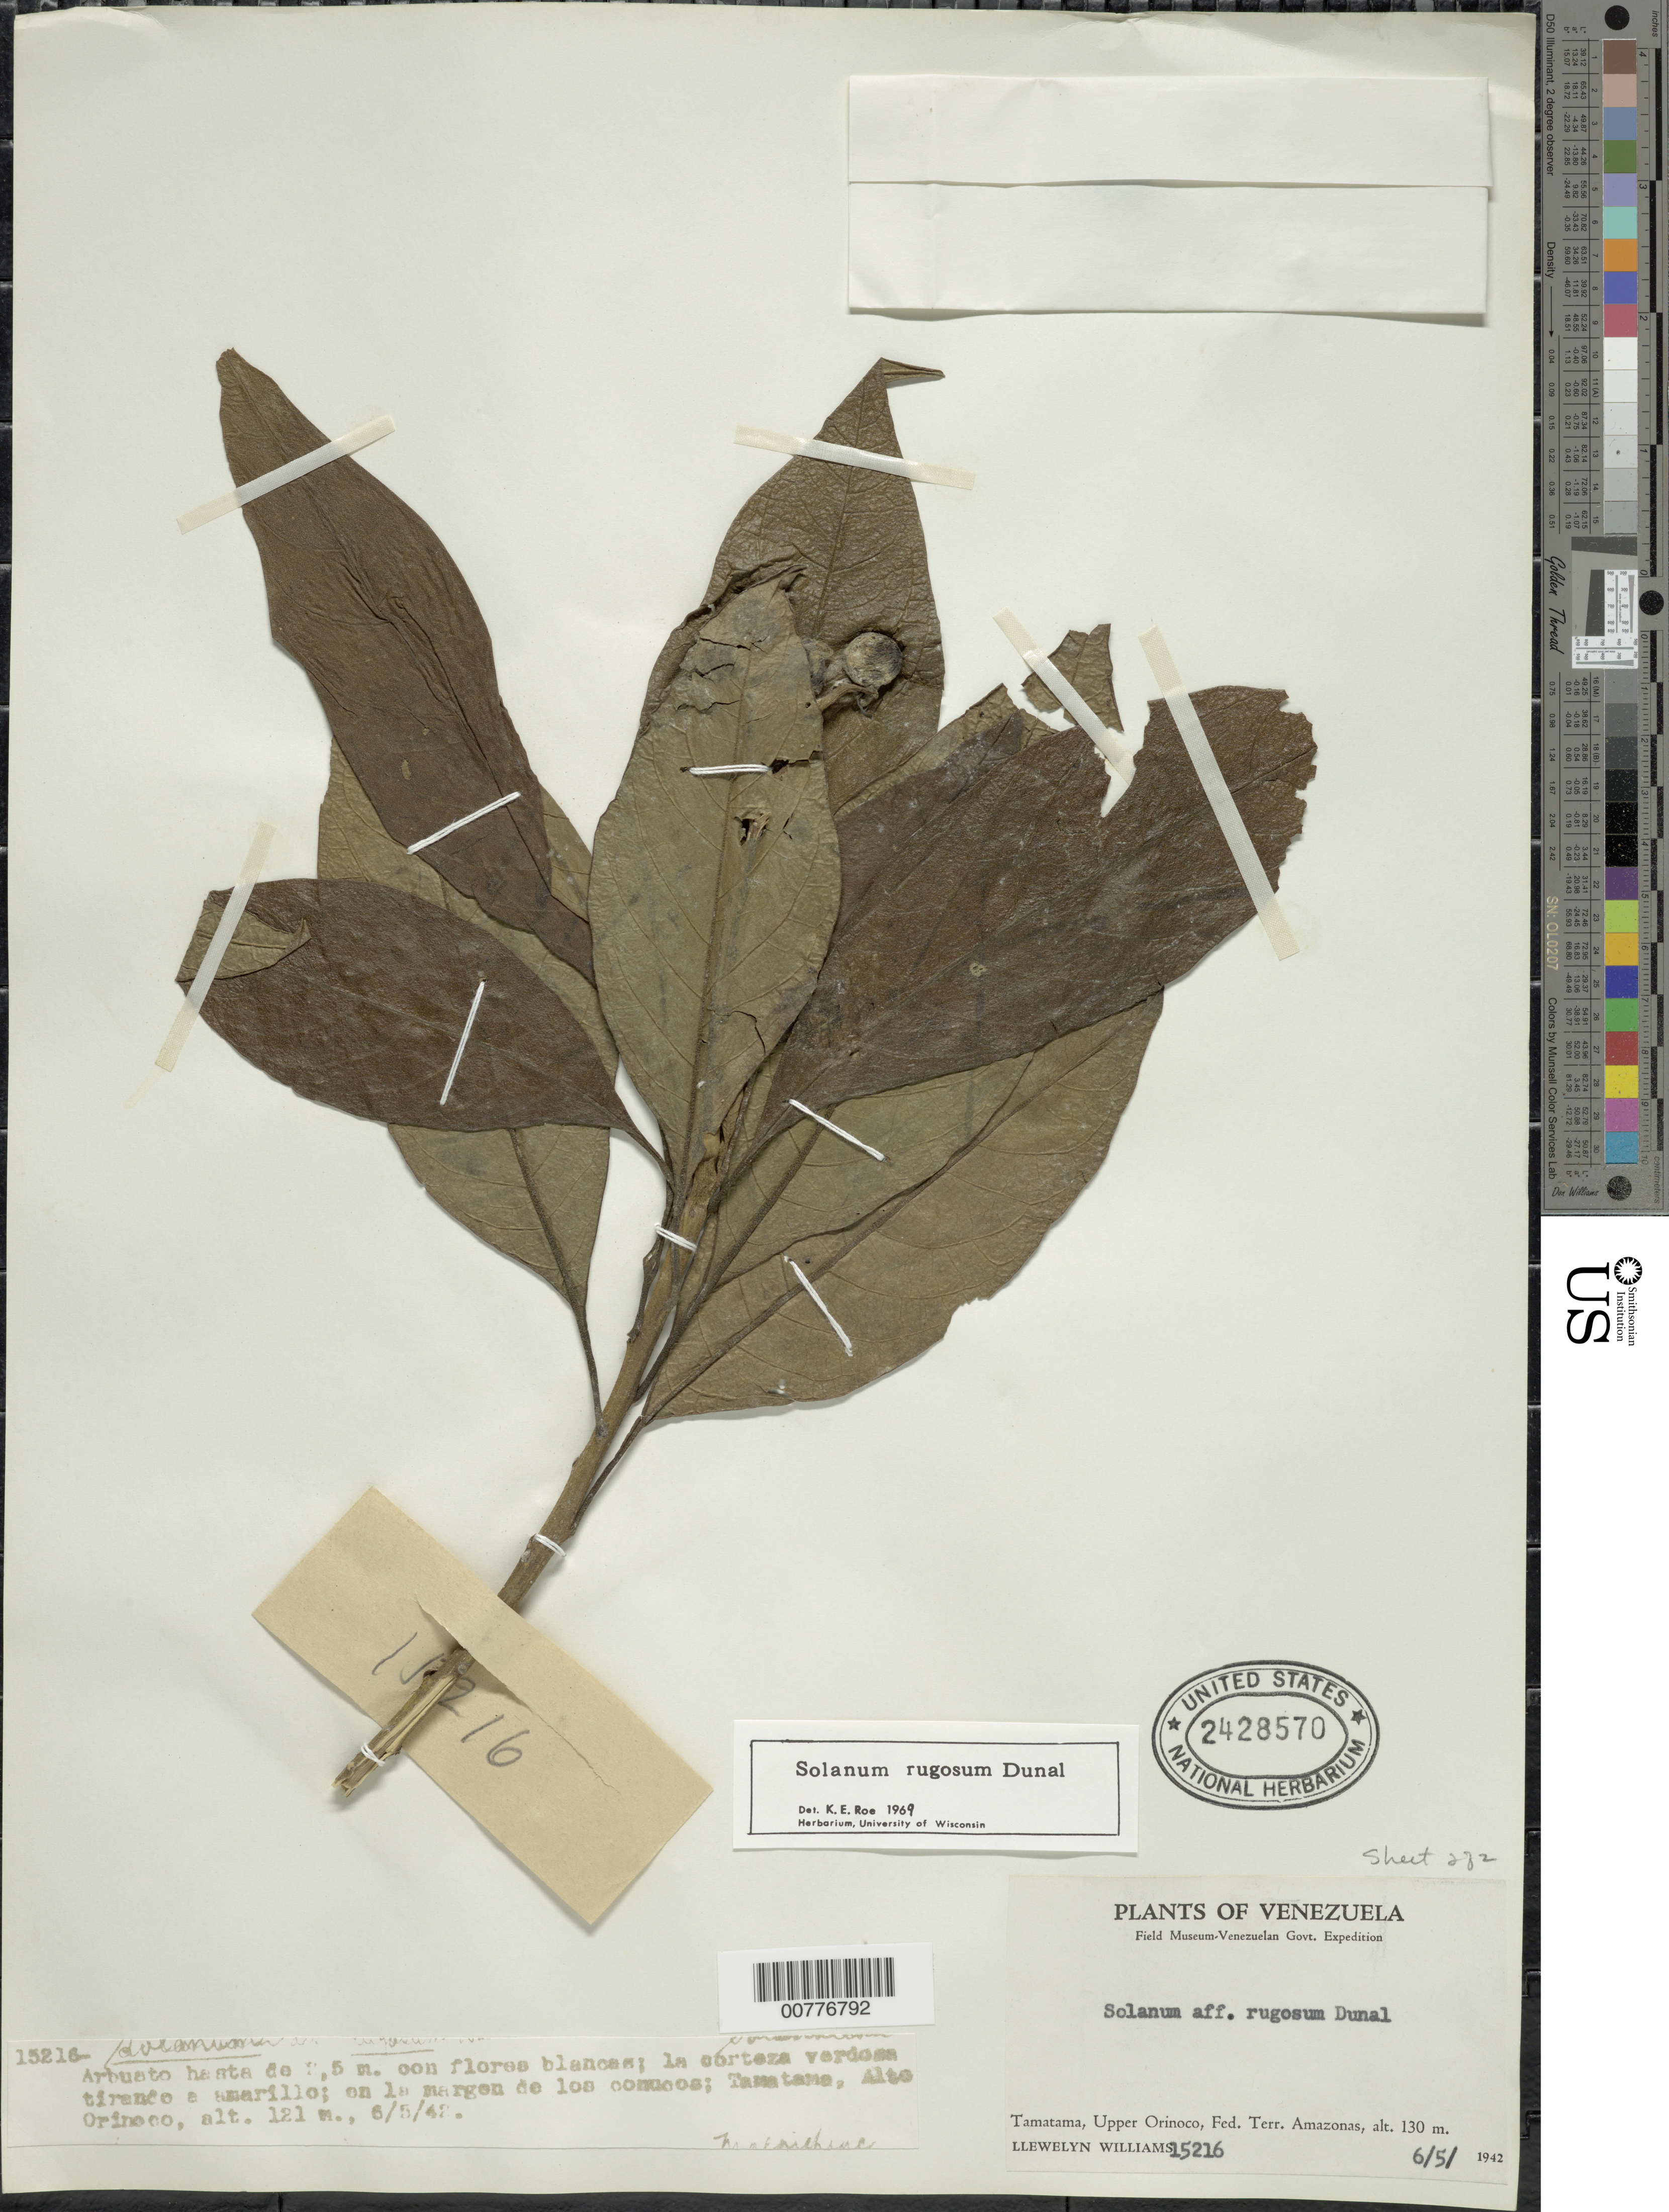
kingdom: Plantae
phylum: Tracheophyta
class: Magnoliopsida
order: Solanales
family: Solanaceae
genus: Solanum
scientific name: Solanum rugosum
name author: Dunal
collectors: Ll. Williams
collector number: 15216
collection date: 1942-05-06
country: Venezuela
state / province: Amazonas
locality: Tamatama, Upper Orinoco, Fed. Terr. Amazonas. Alta Orinoco.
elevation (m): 121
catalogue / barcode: US 2428570